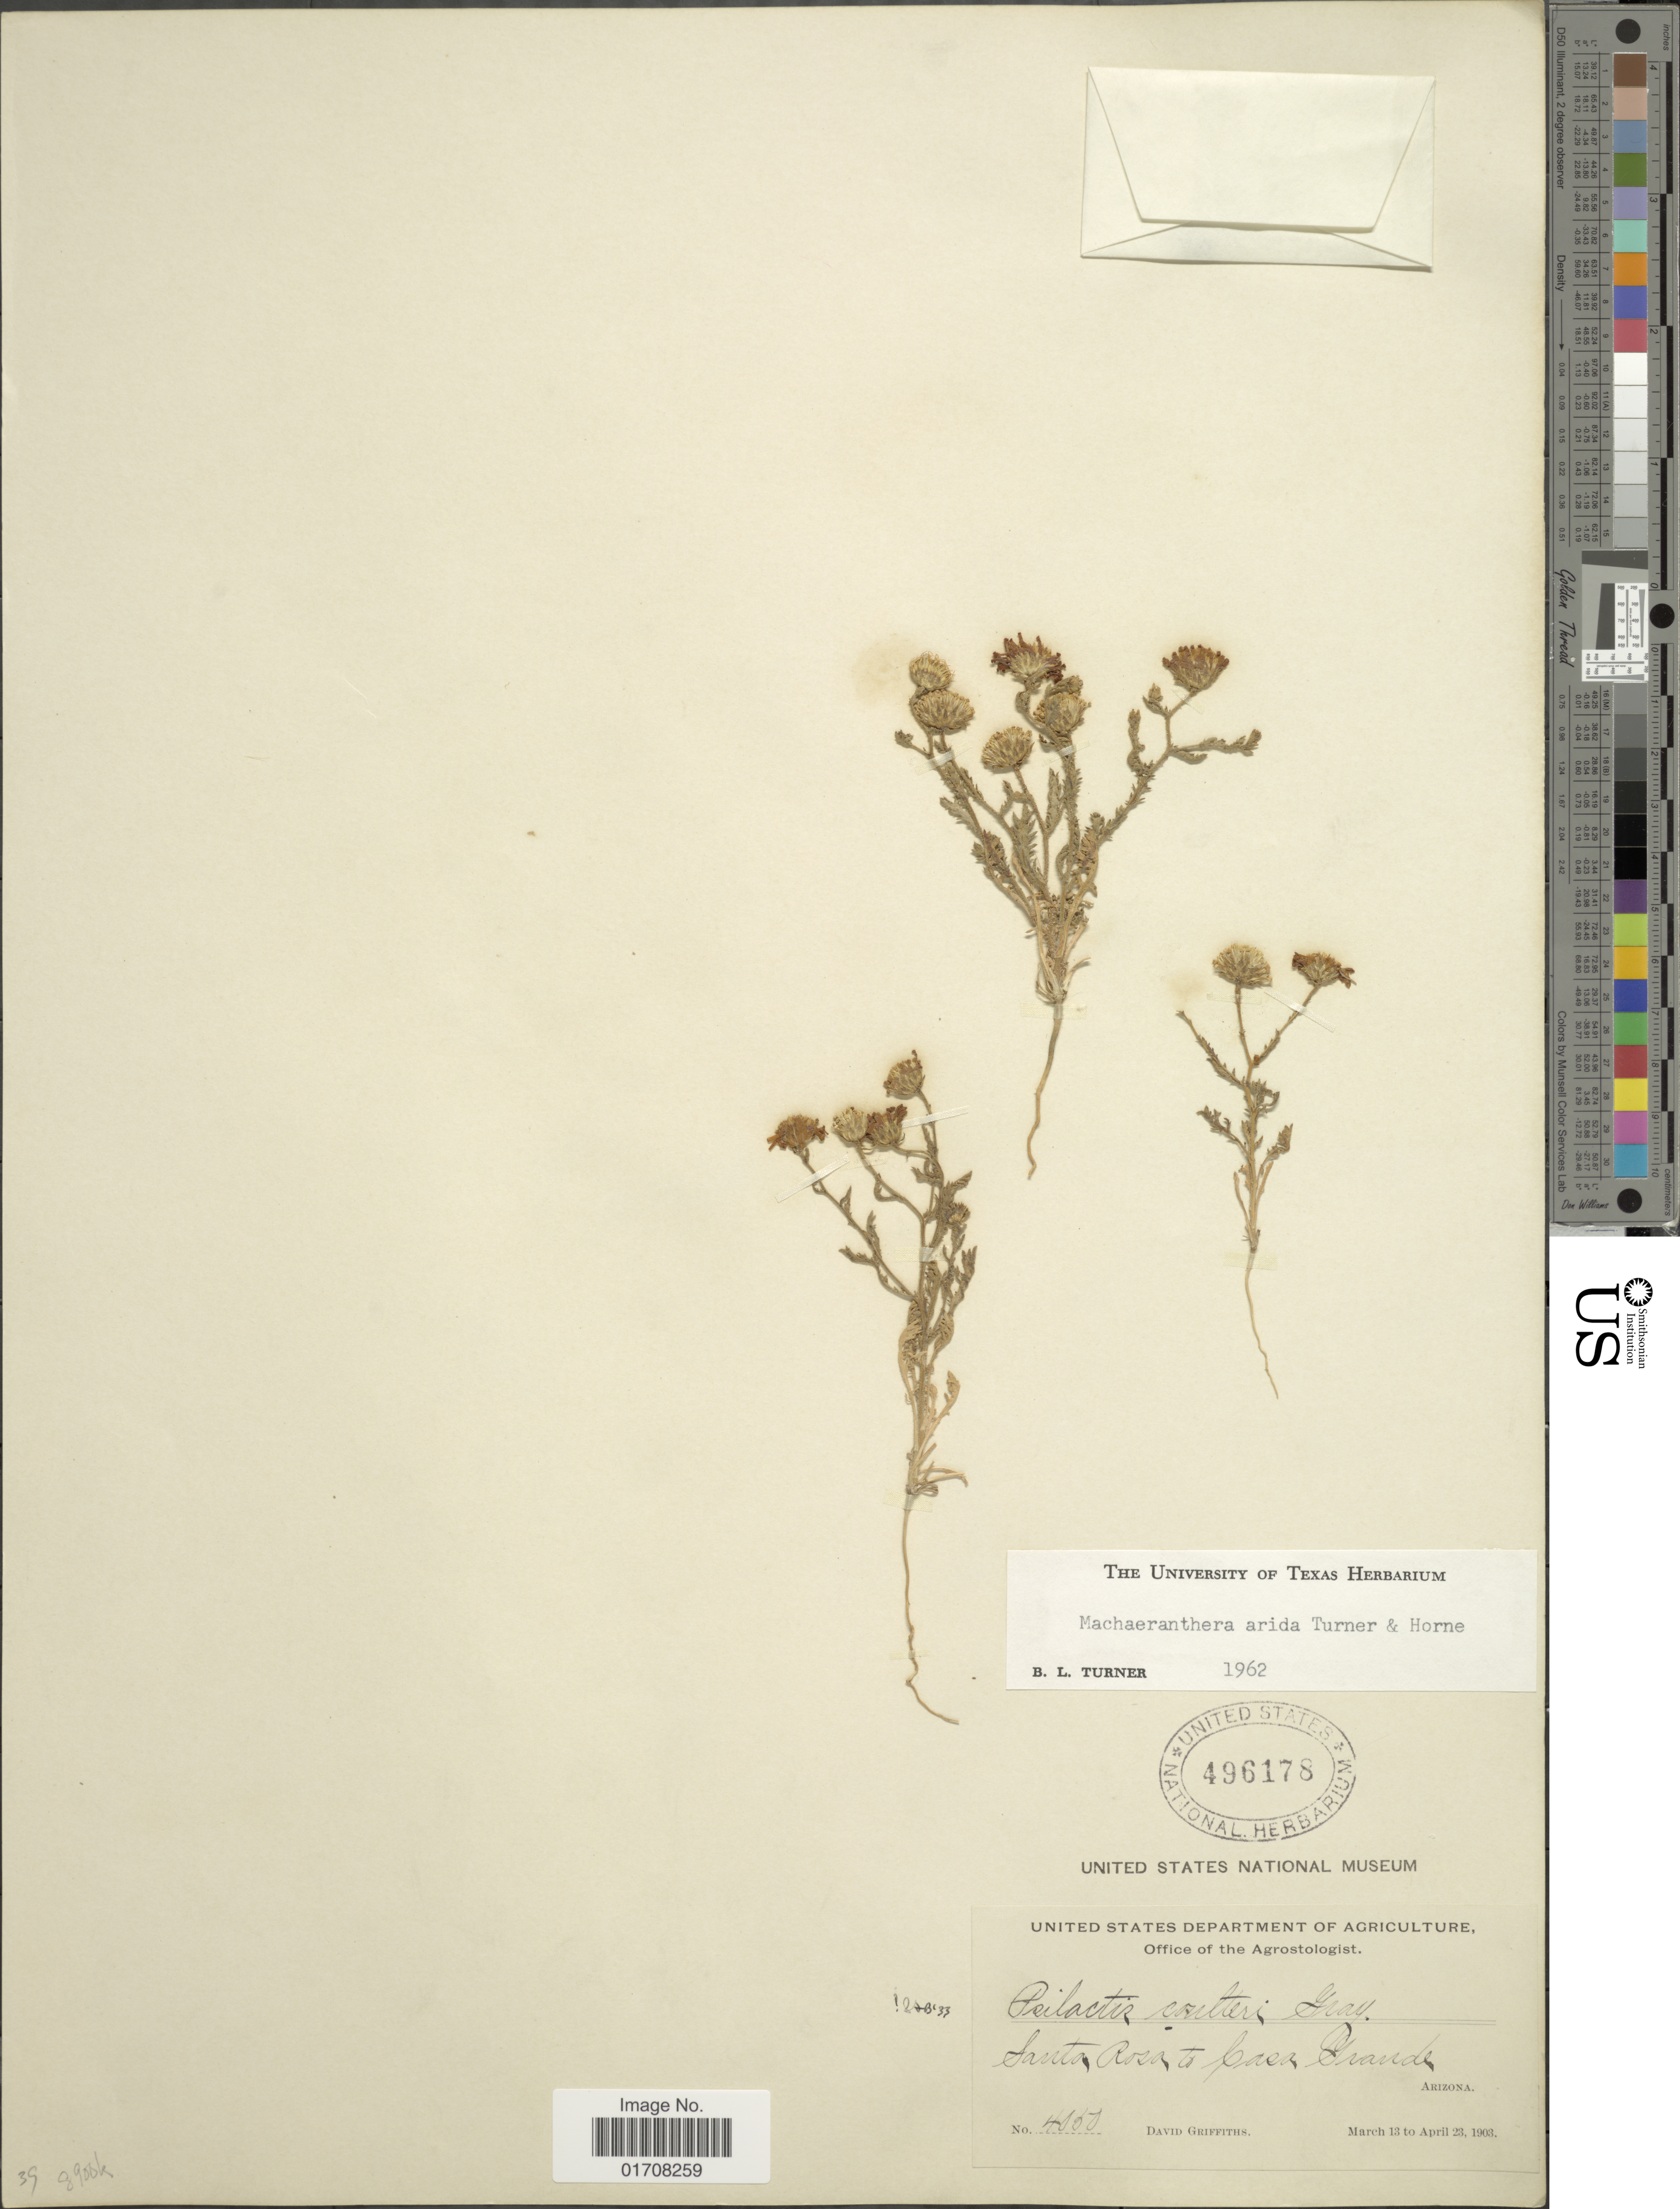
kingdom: Plantae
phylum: Tracheophyta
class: Magnoliopsida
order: Asterales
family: Asteraceae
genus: Machaeranthera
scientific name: Machaeranthera arida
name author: B.L. Turner & D.B. Horne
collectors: D. Griffiths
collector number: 4050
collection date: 1903-03-13/1903-04-23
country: United States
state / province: Arizona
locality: Santa Rosa to Casa Grande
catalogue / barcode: US 496178